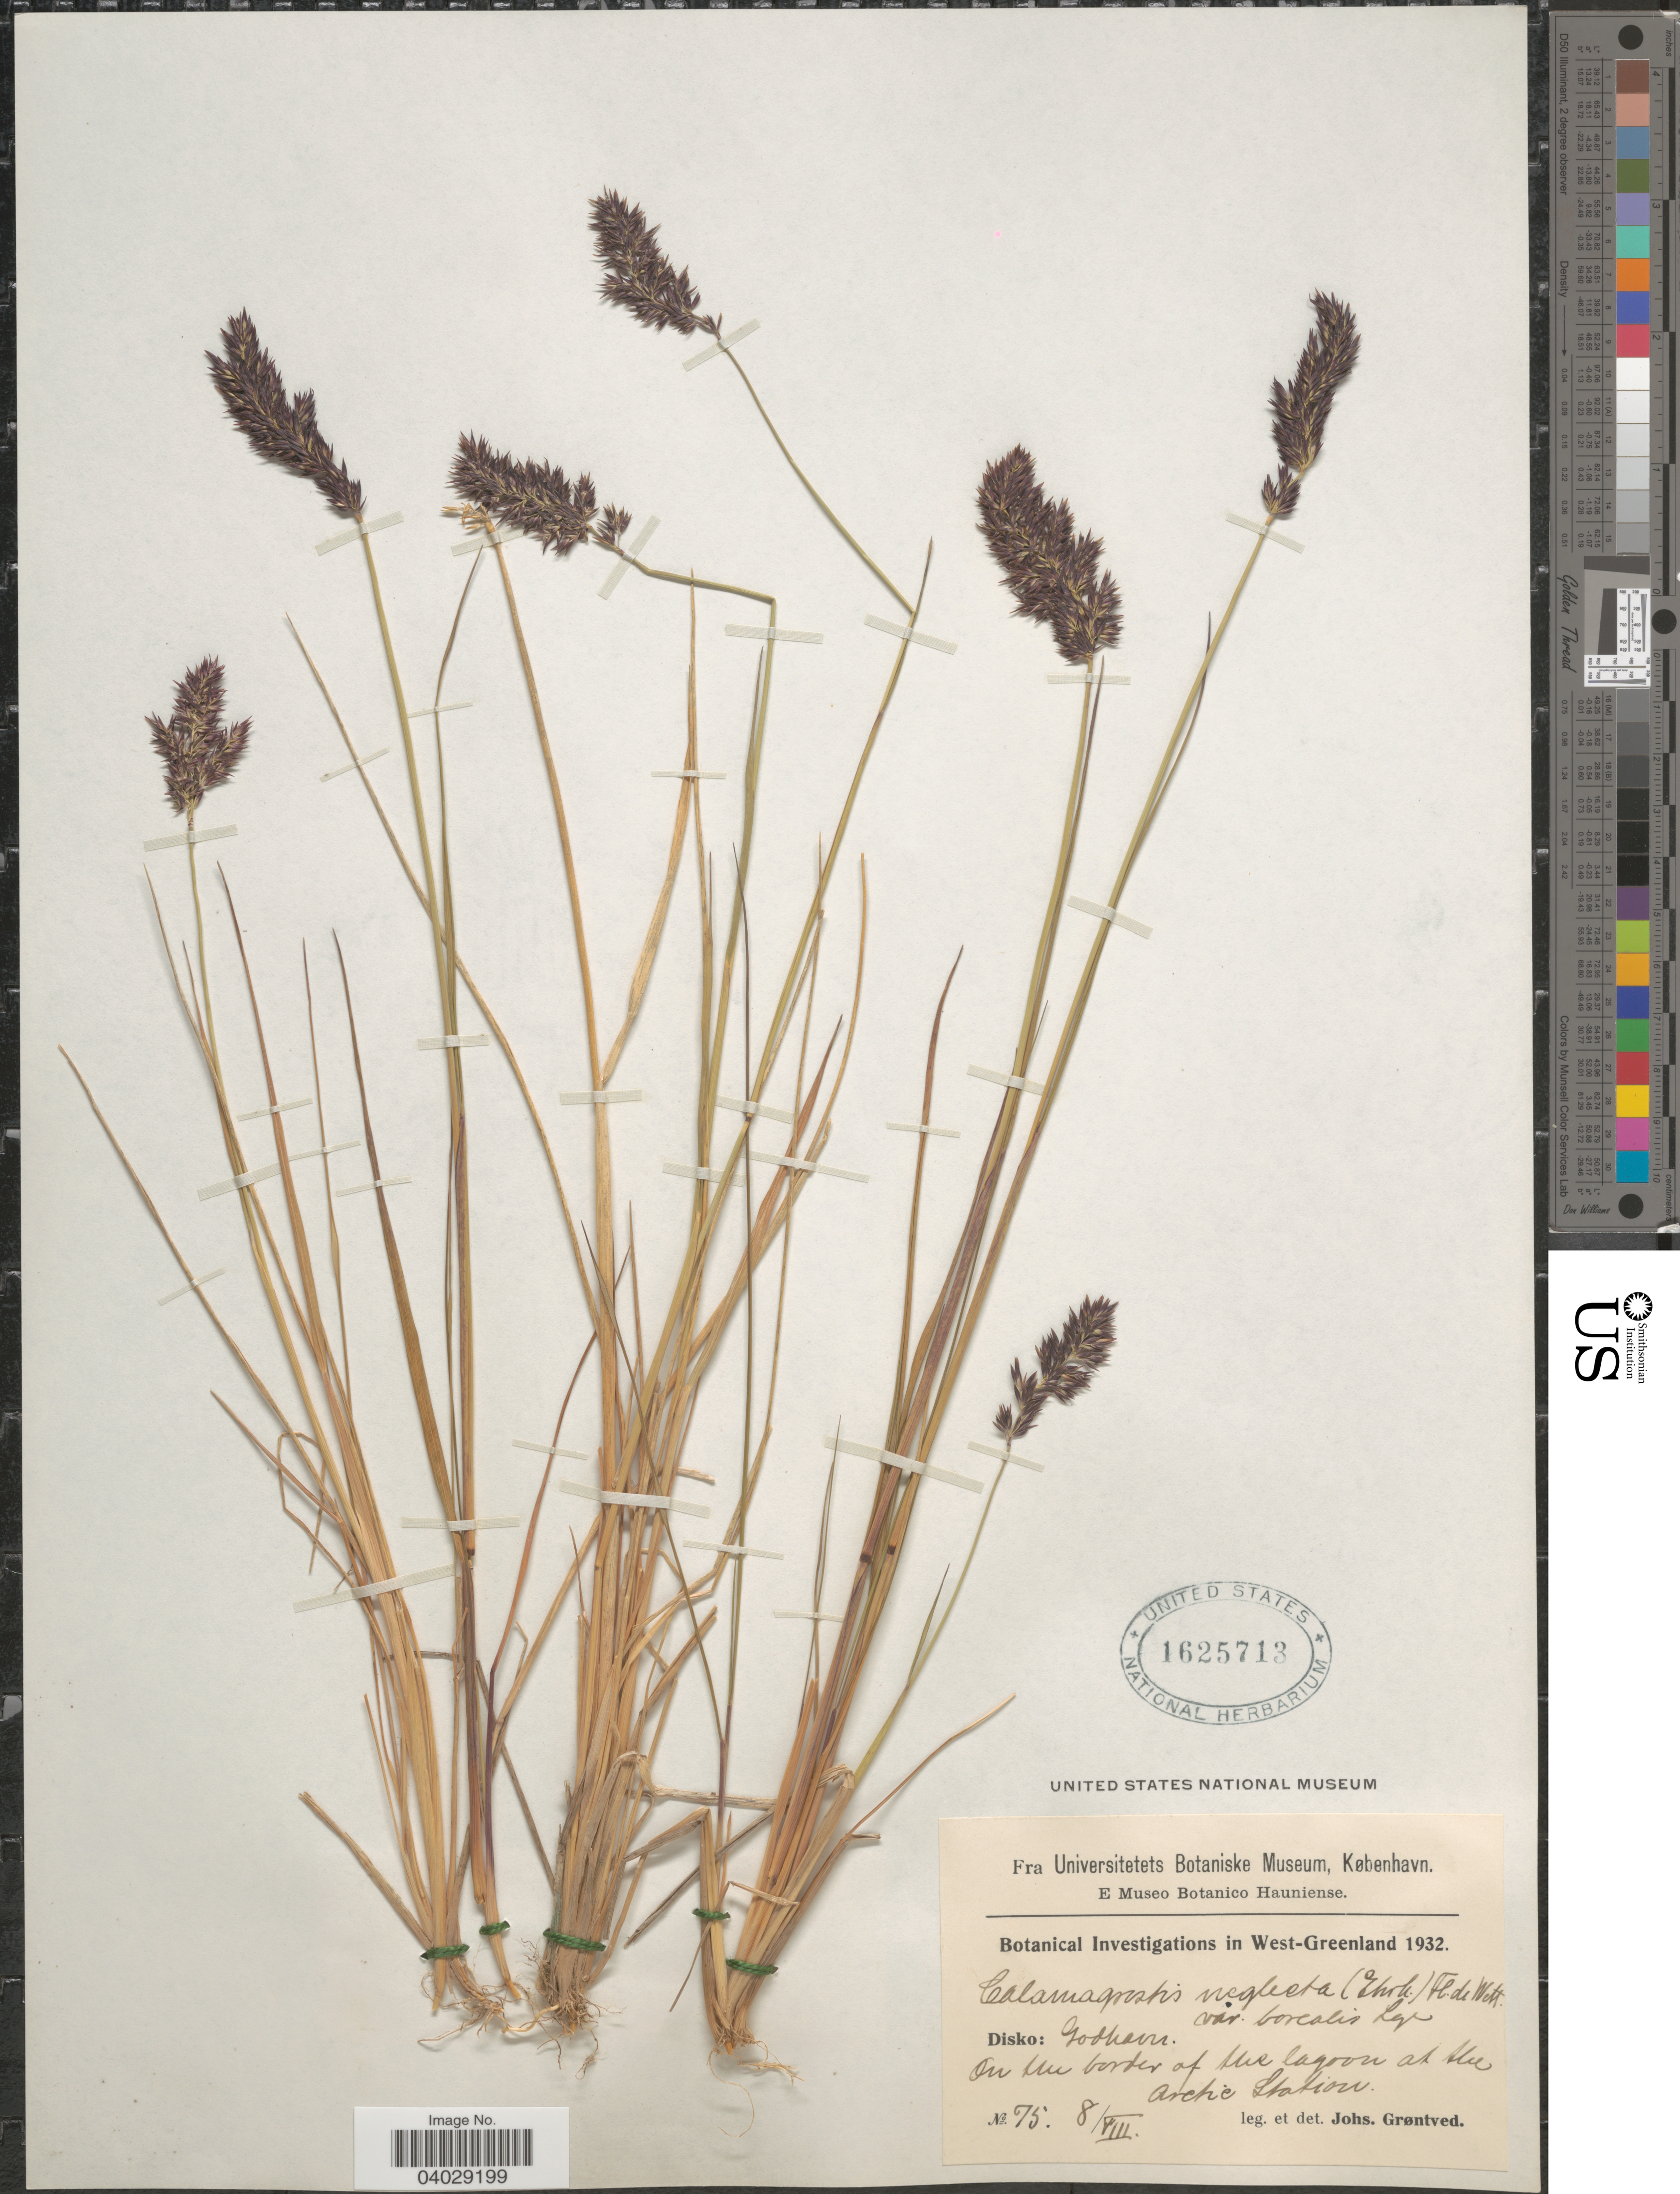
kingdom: Plantae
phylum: Tracheophyta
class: Liliopsida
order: Poales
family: Poaceae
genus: Calamagrostis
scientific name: Calamagrostis neglecta (Ehrh.) Gaertner et al.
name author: (Ehrhart) G. Gaertn. et al.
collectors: J. Grøntved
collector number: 75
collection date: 1932-08-08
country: Greenland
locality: In West-Greenland. Disko: Godhavn. On the border of the lagoon at the Arctic Station.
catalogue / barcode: US 1625713